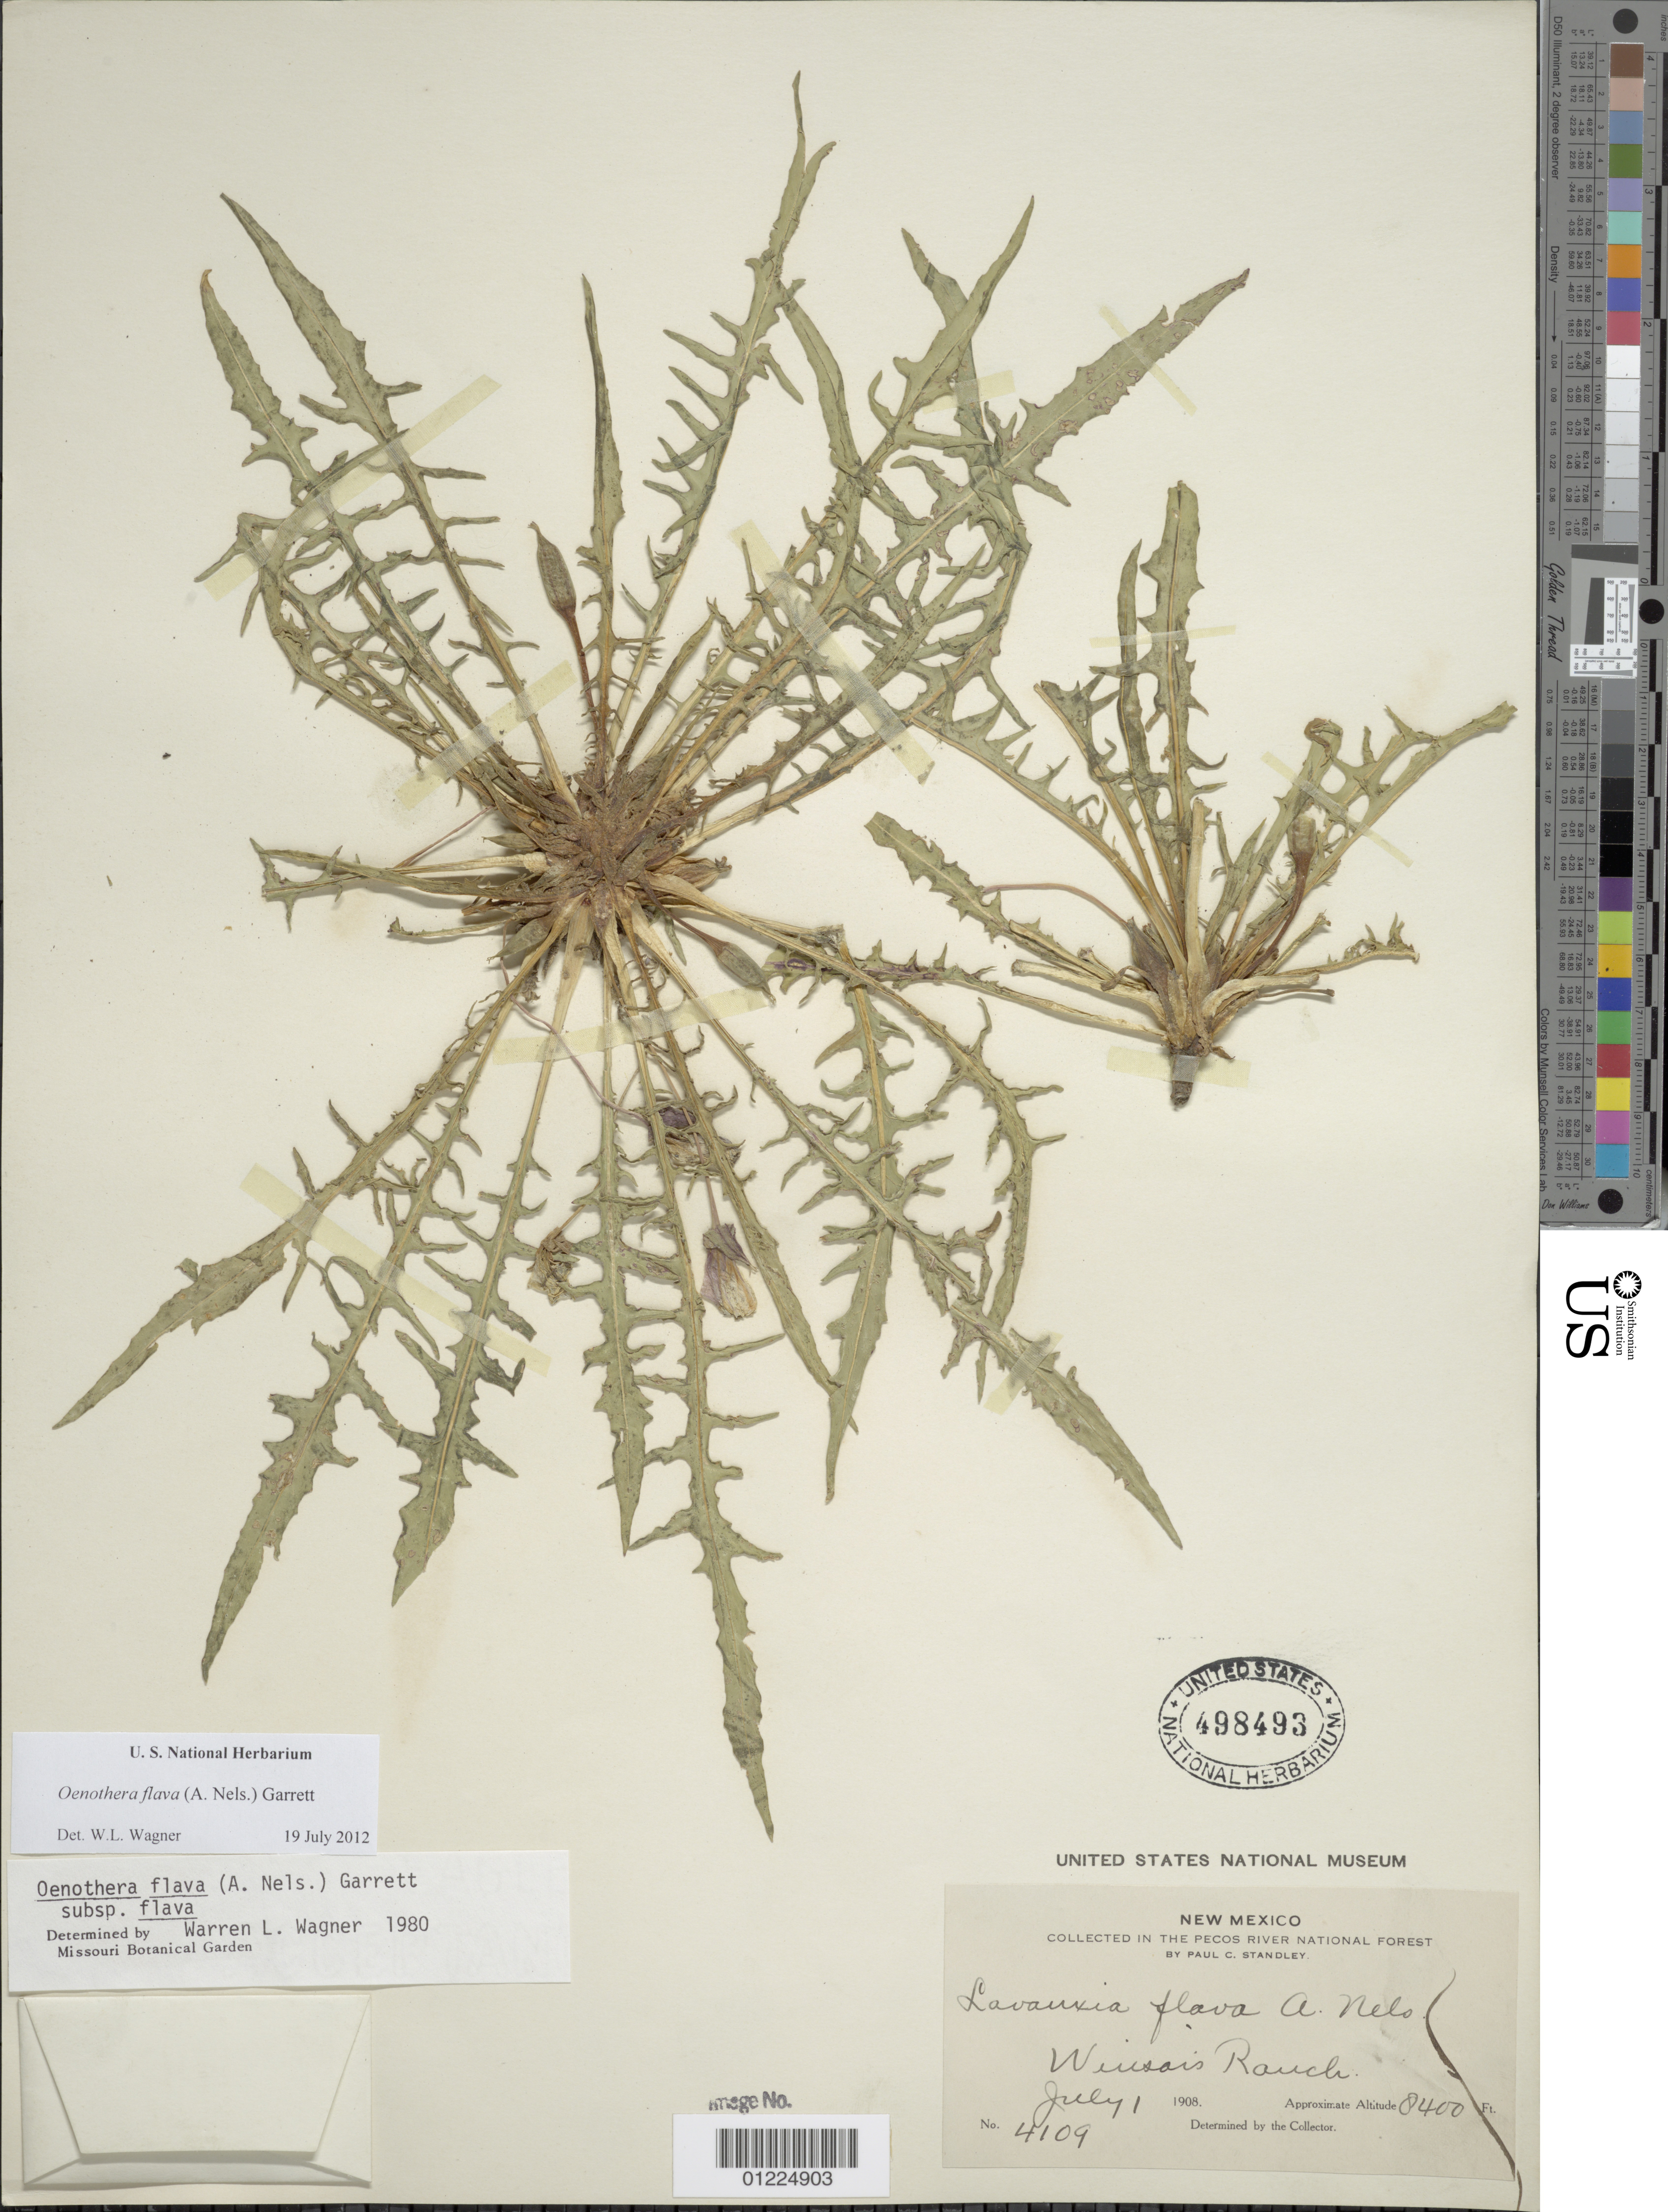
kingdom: Plantae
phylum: Tracheophyta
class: Magnoliopsida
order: Myrtales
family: Onagraceae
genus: Oenothera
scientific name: Oenothera flava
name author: (A. Nelson) Garrett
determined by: Wagner, W. L., (BOT), Smithsonian Institution - National Museum of Natural History (UNITED STATES)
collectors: P. C. Standley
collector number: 4109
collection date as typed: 01 Jul 1908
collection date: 1908-07-01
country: United States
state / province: New Mexico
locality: Pecos River National Forest, Winsor's Ranch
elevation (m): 2560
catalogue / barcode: US 498493